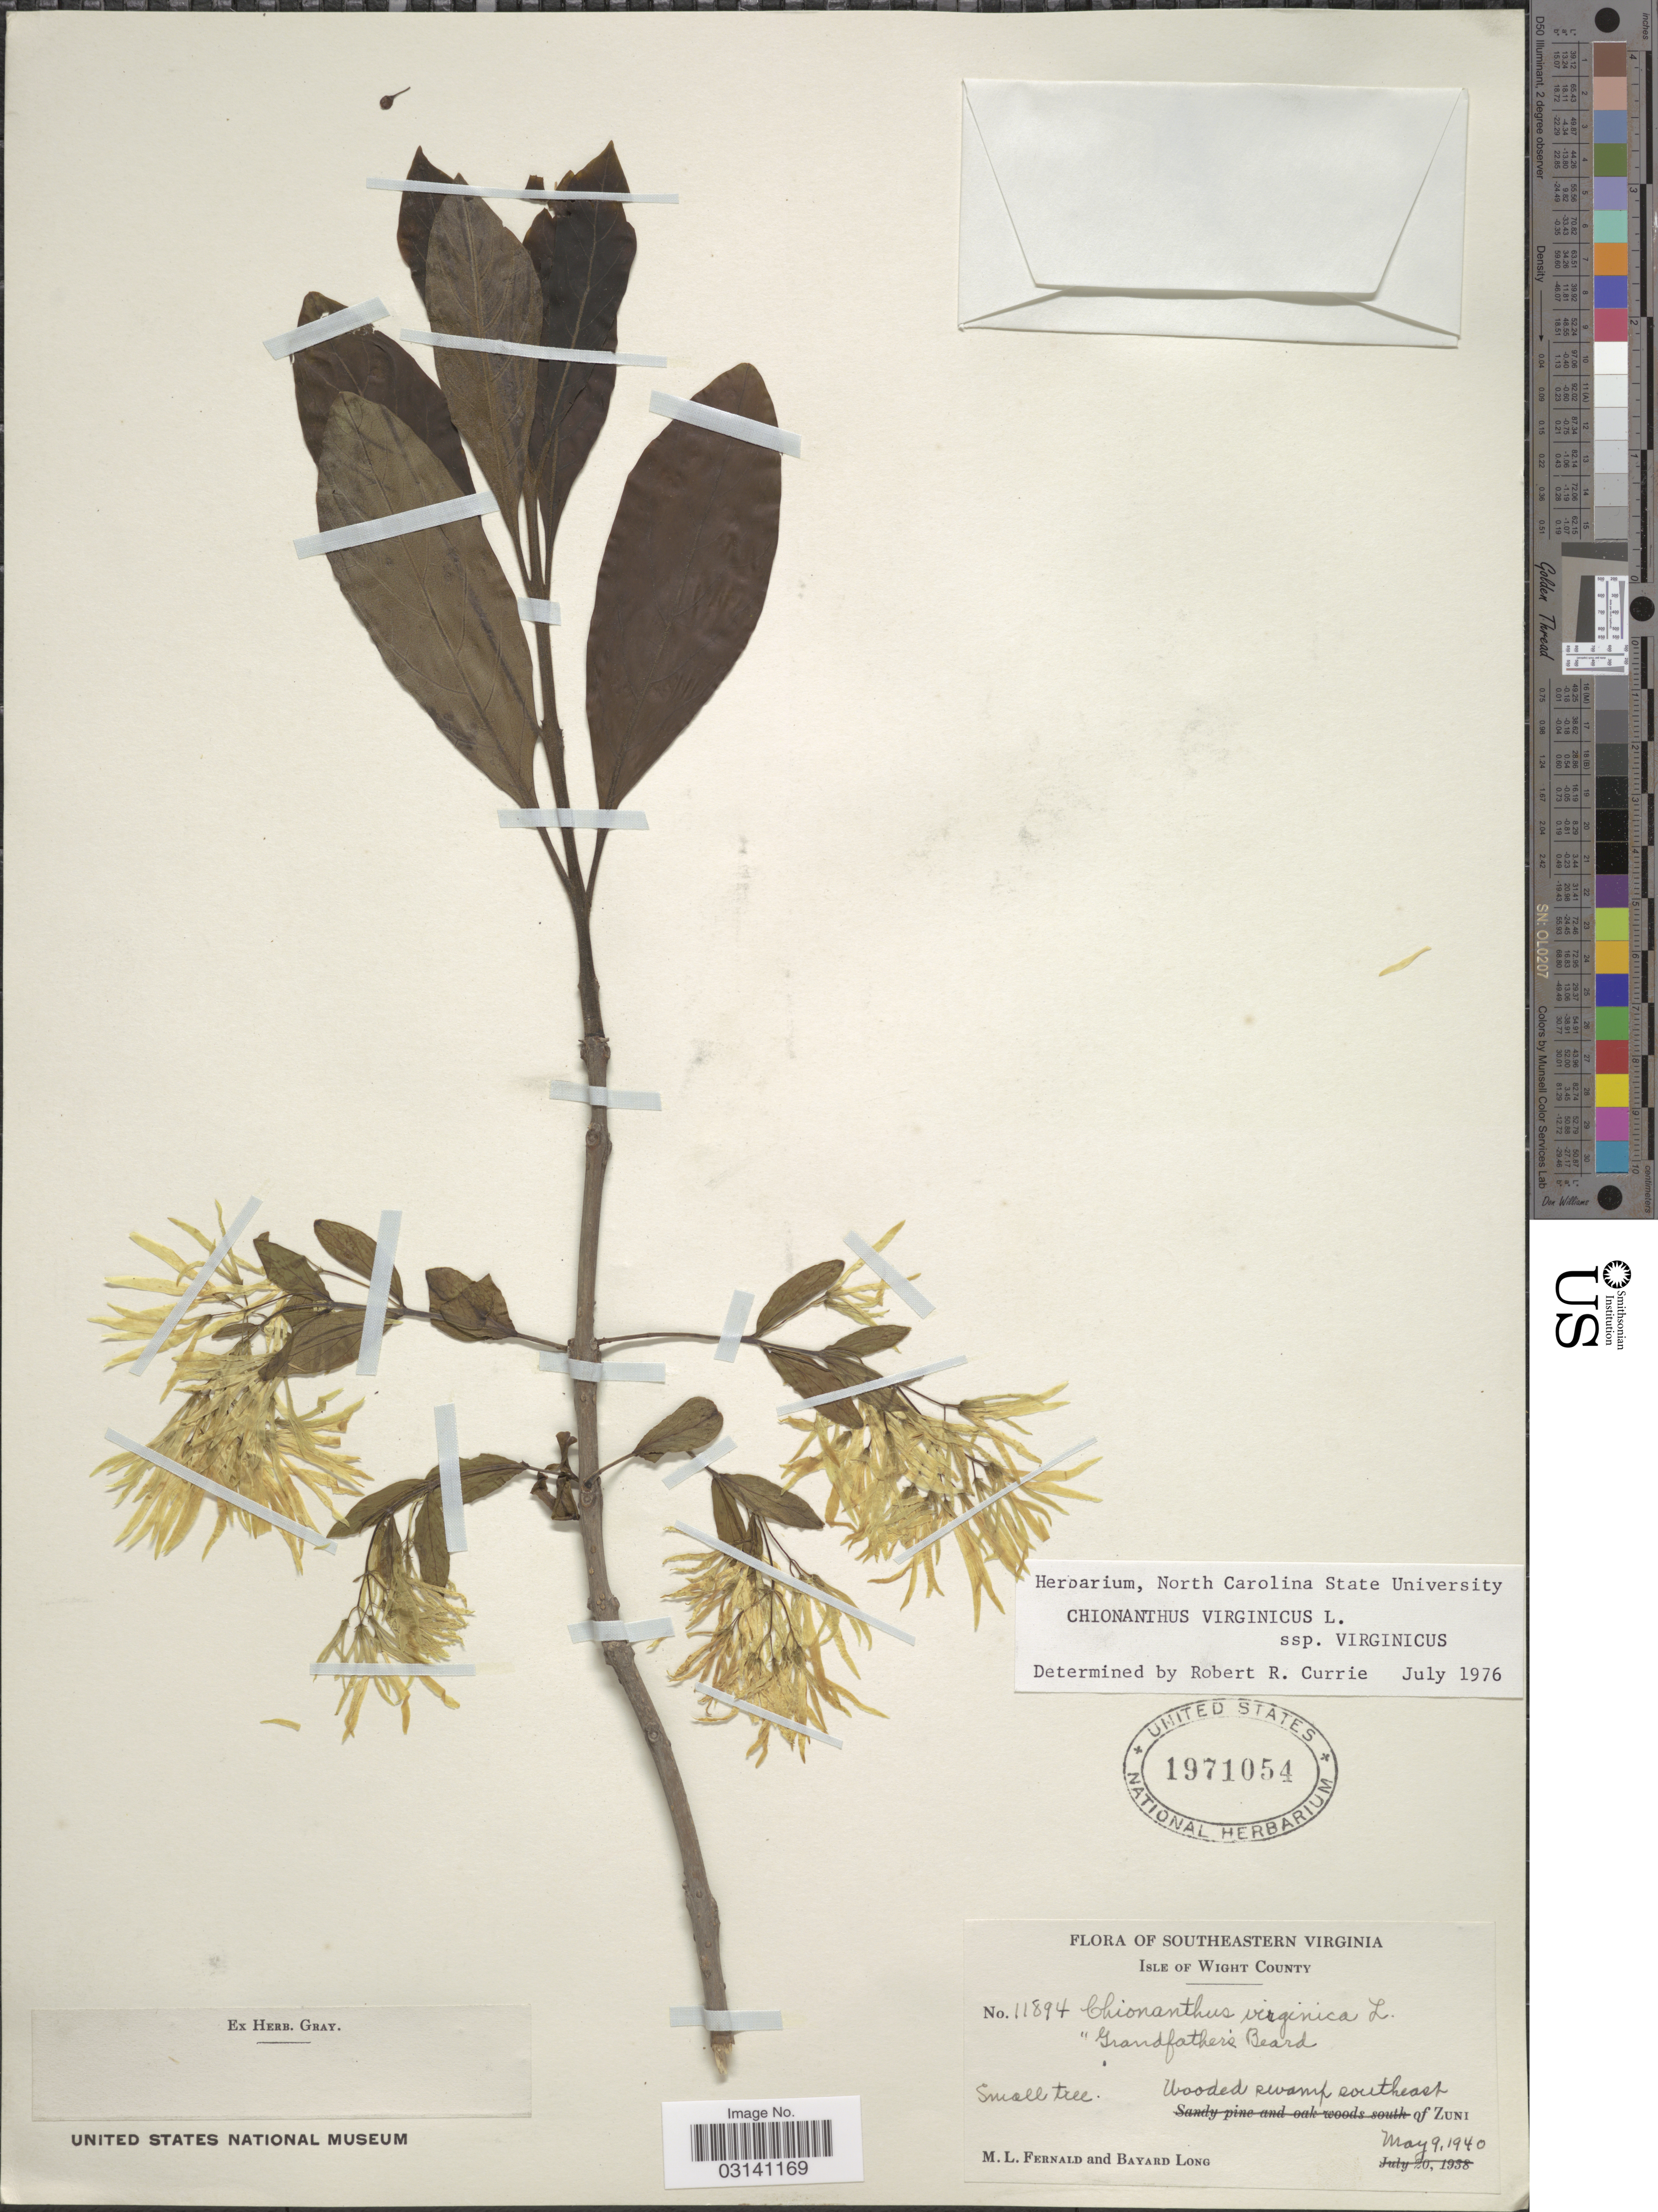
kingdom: Plantae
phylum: Tracheophyta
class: Magnoliopsida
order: Lamiales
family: Oleaceae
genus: Chionanthus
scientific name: Chionanthus virginicus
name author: L.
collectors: M. L. Fernald & B. Long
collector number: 11894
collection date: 1940-05-09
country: United States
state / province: Virginia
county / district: Isle of Wight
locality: Southeastern Virginia. Isle of Wight County. Wooded swamp southeast of Zuni.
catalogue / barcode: US 1971054